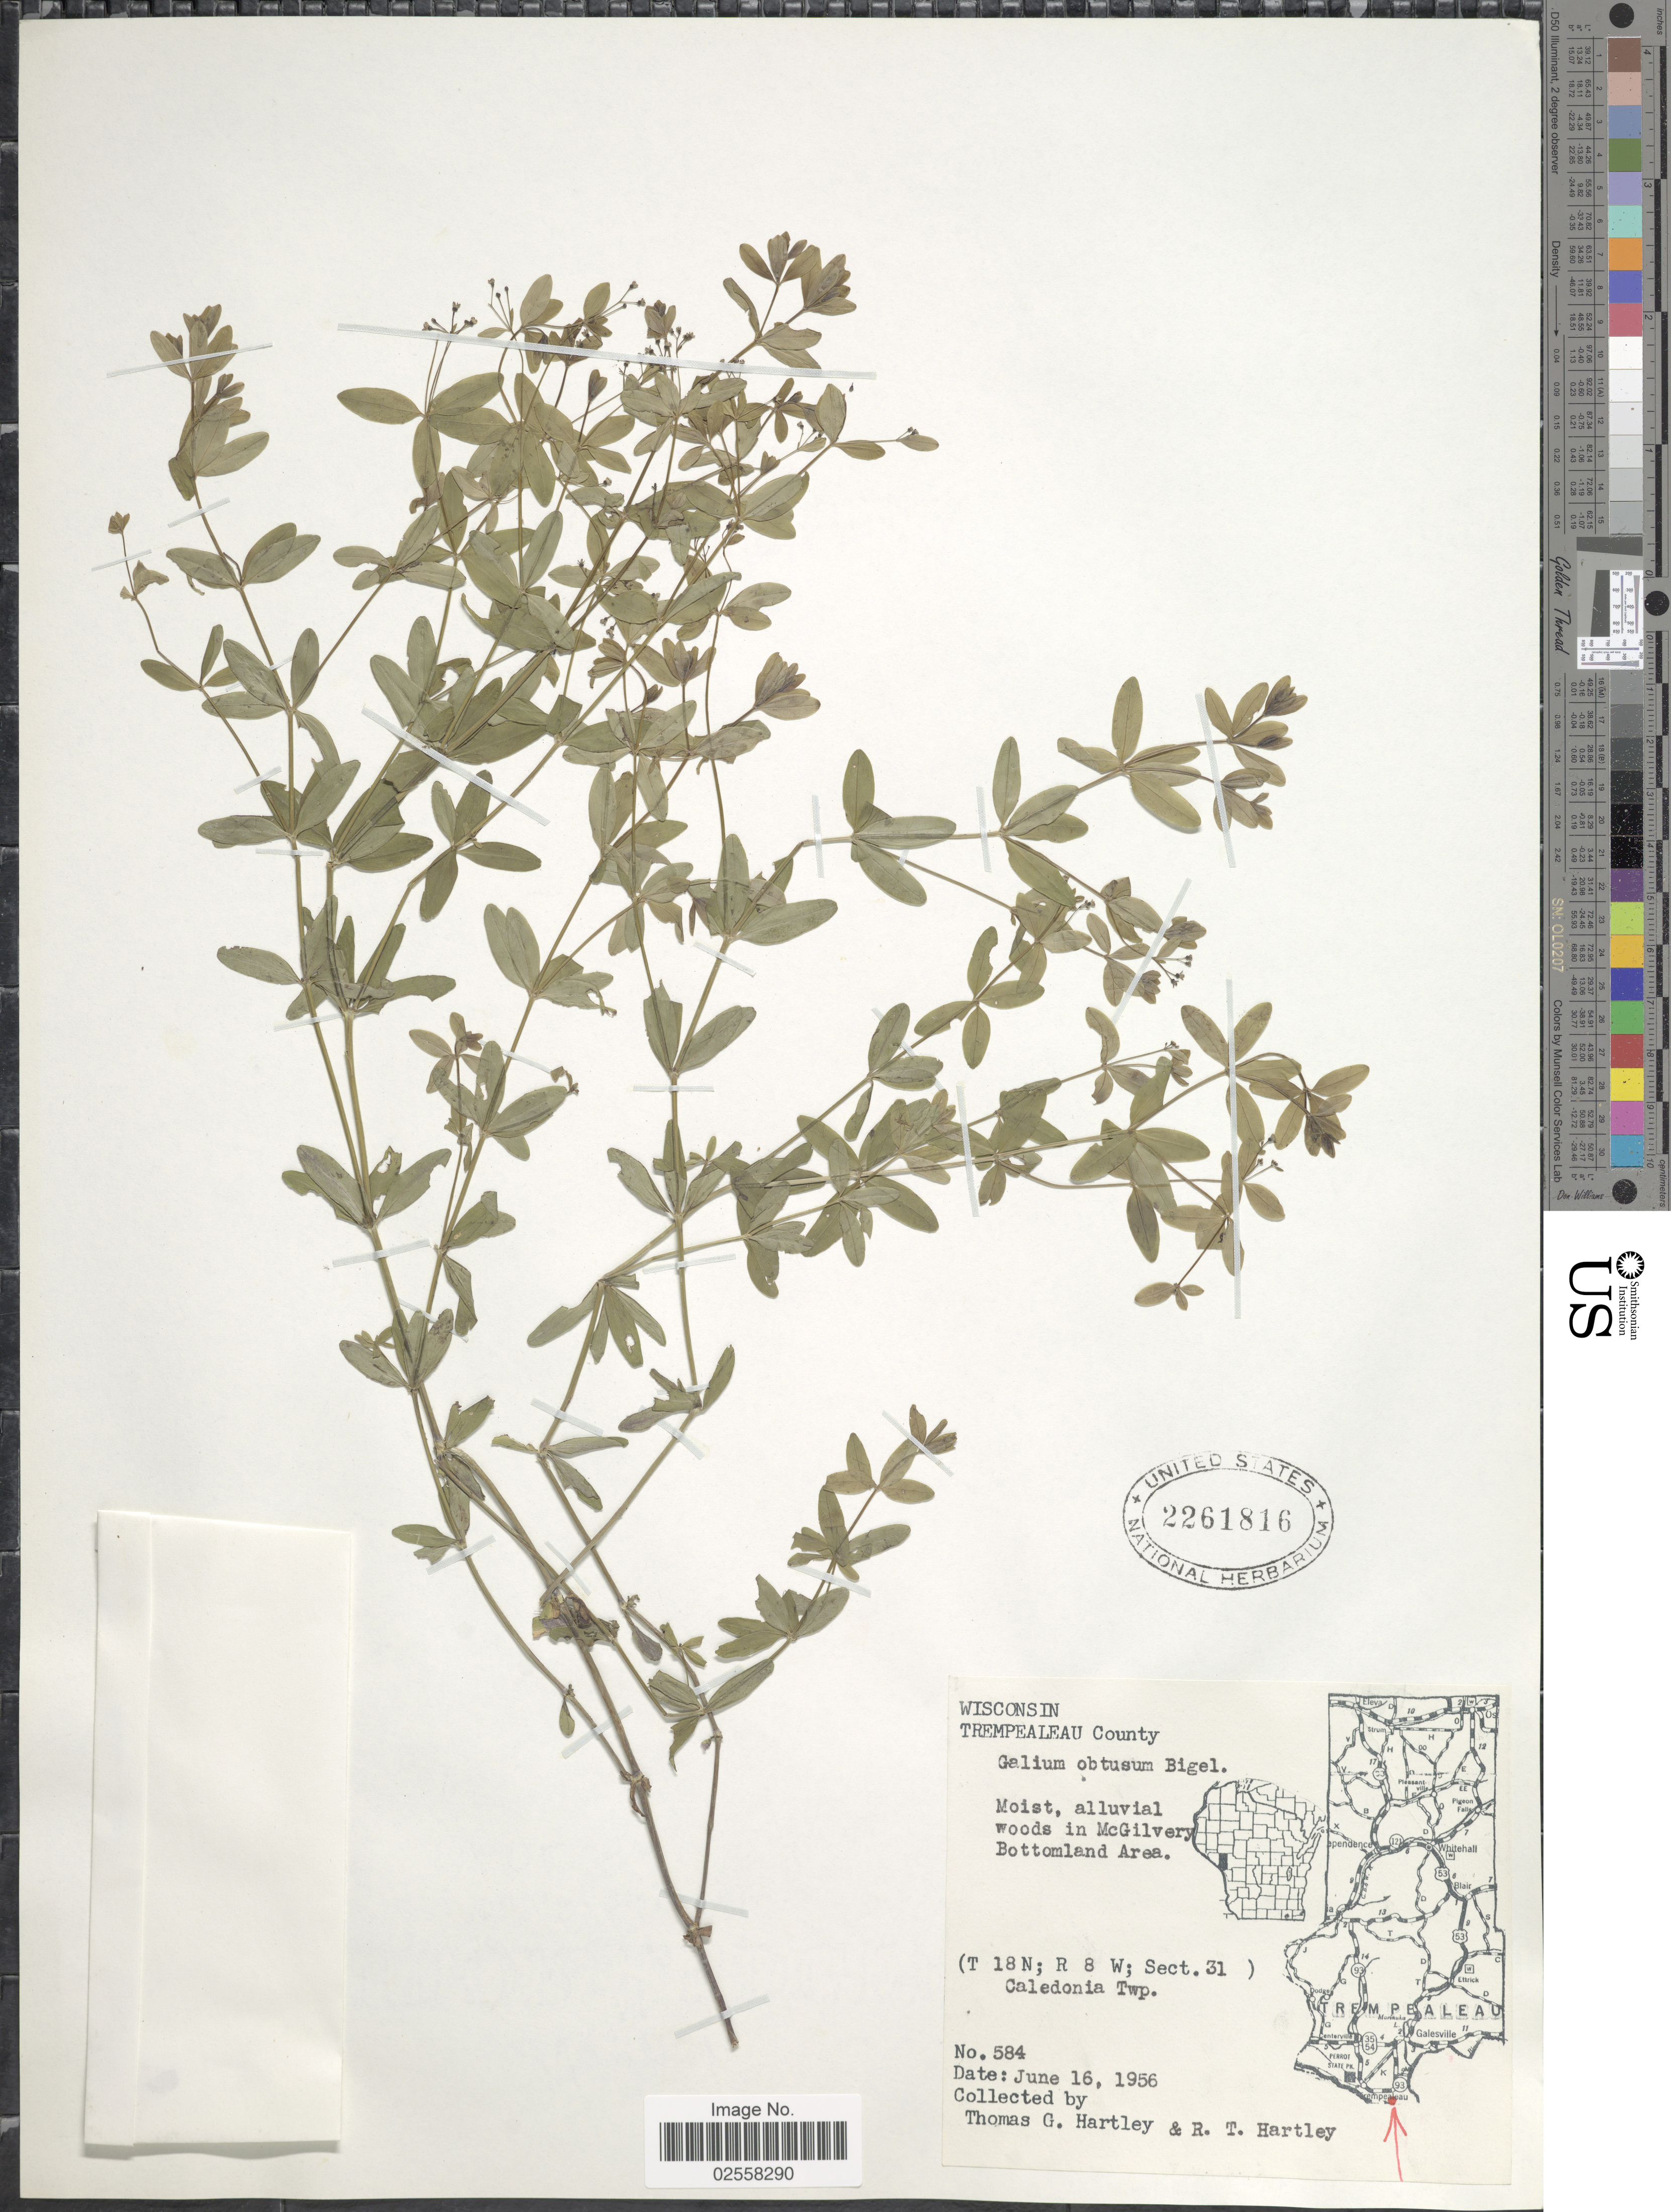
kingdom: Plantae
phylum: Tracheophyta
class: Magnoliopsida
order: Gentianales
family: Rubiaceae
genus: Galium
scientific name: Galium obtusum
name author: Bigelow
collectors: T. G. Hartley & R. T. Hartley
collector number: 584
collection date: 1956-06-16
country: United States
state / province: Wisconsin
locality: Trempealeau County, McGilvery Bottomland Area, T18N, R8W, Sect 31, Caledonta Twp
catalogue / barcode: US 2261816